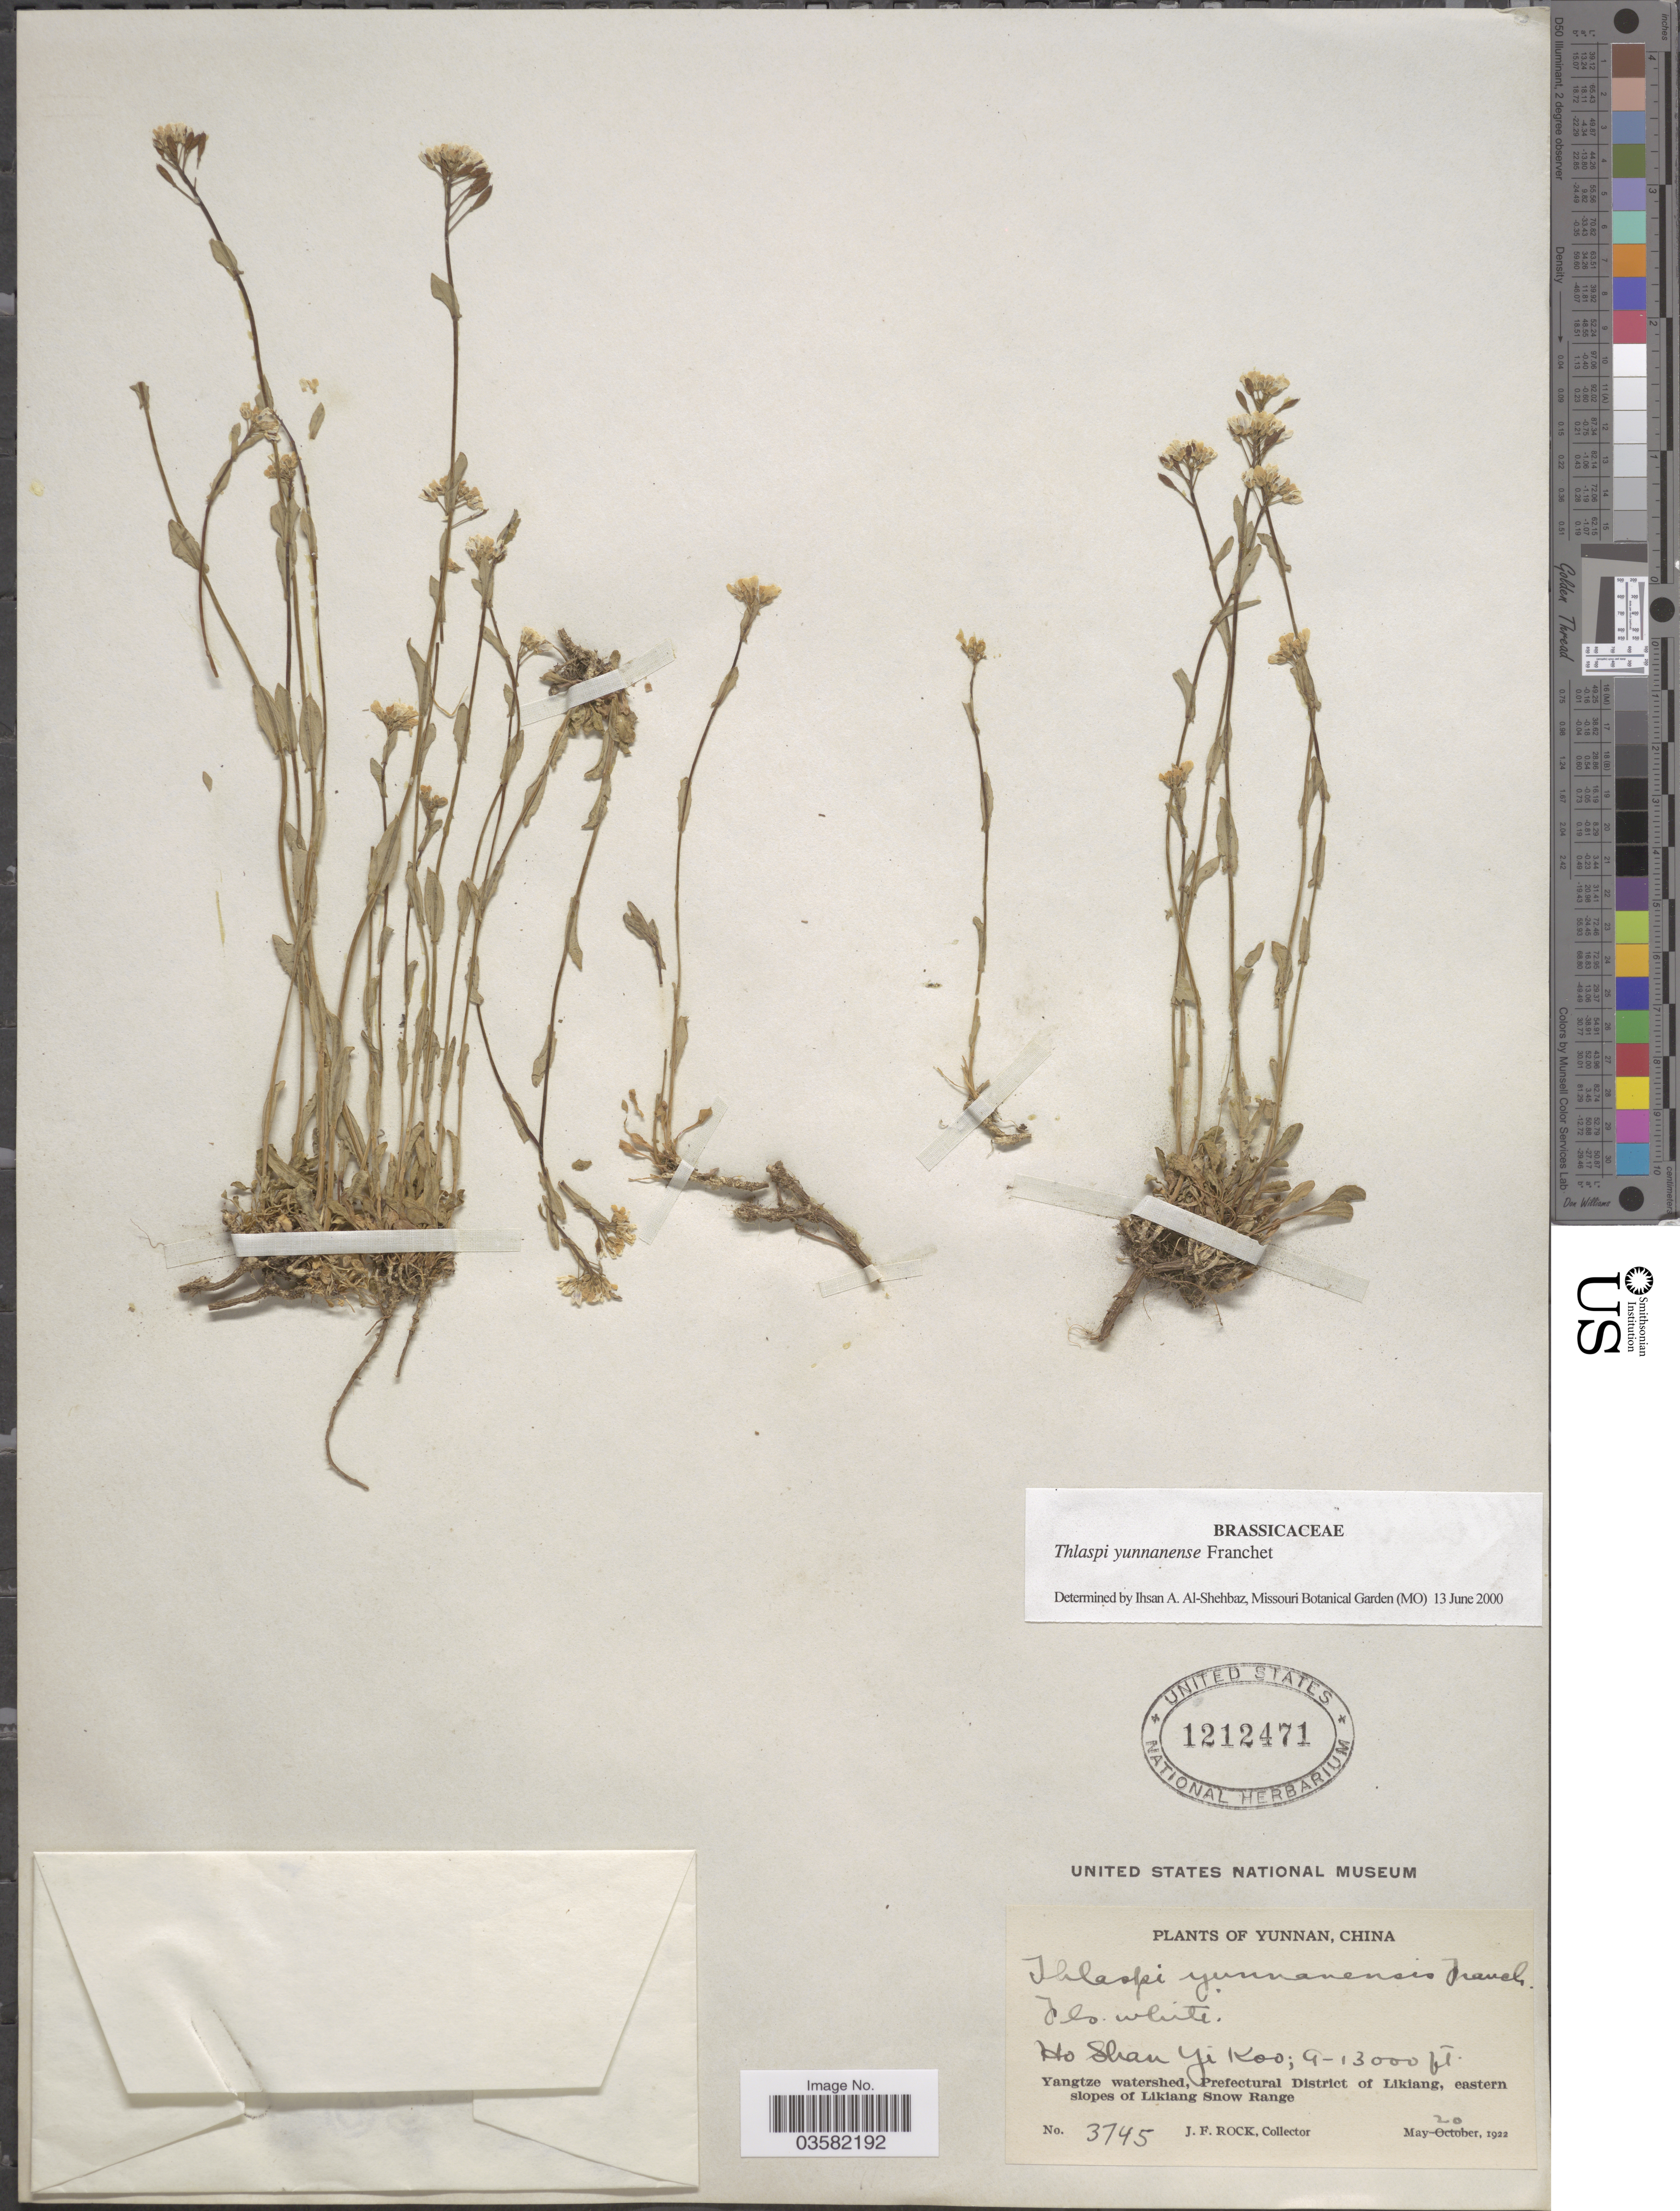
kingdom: Plantae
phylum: Tracheophyta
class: Magnoliopsida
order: Brassicales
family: Brassicaceae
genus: Thlaspi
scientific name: Thlaspi yunnanense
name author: Franch.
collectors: J. Rock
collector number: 3745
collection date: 1922-05-20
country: China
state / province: Yunnan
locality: Ho Shan Yi Koo; Yangtze watershed, Prefectural District of Likiang, eastern slopes of Likiang Snow Range.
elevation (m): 2743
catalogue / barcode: US 1212471